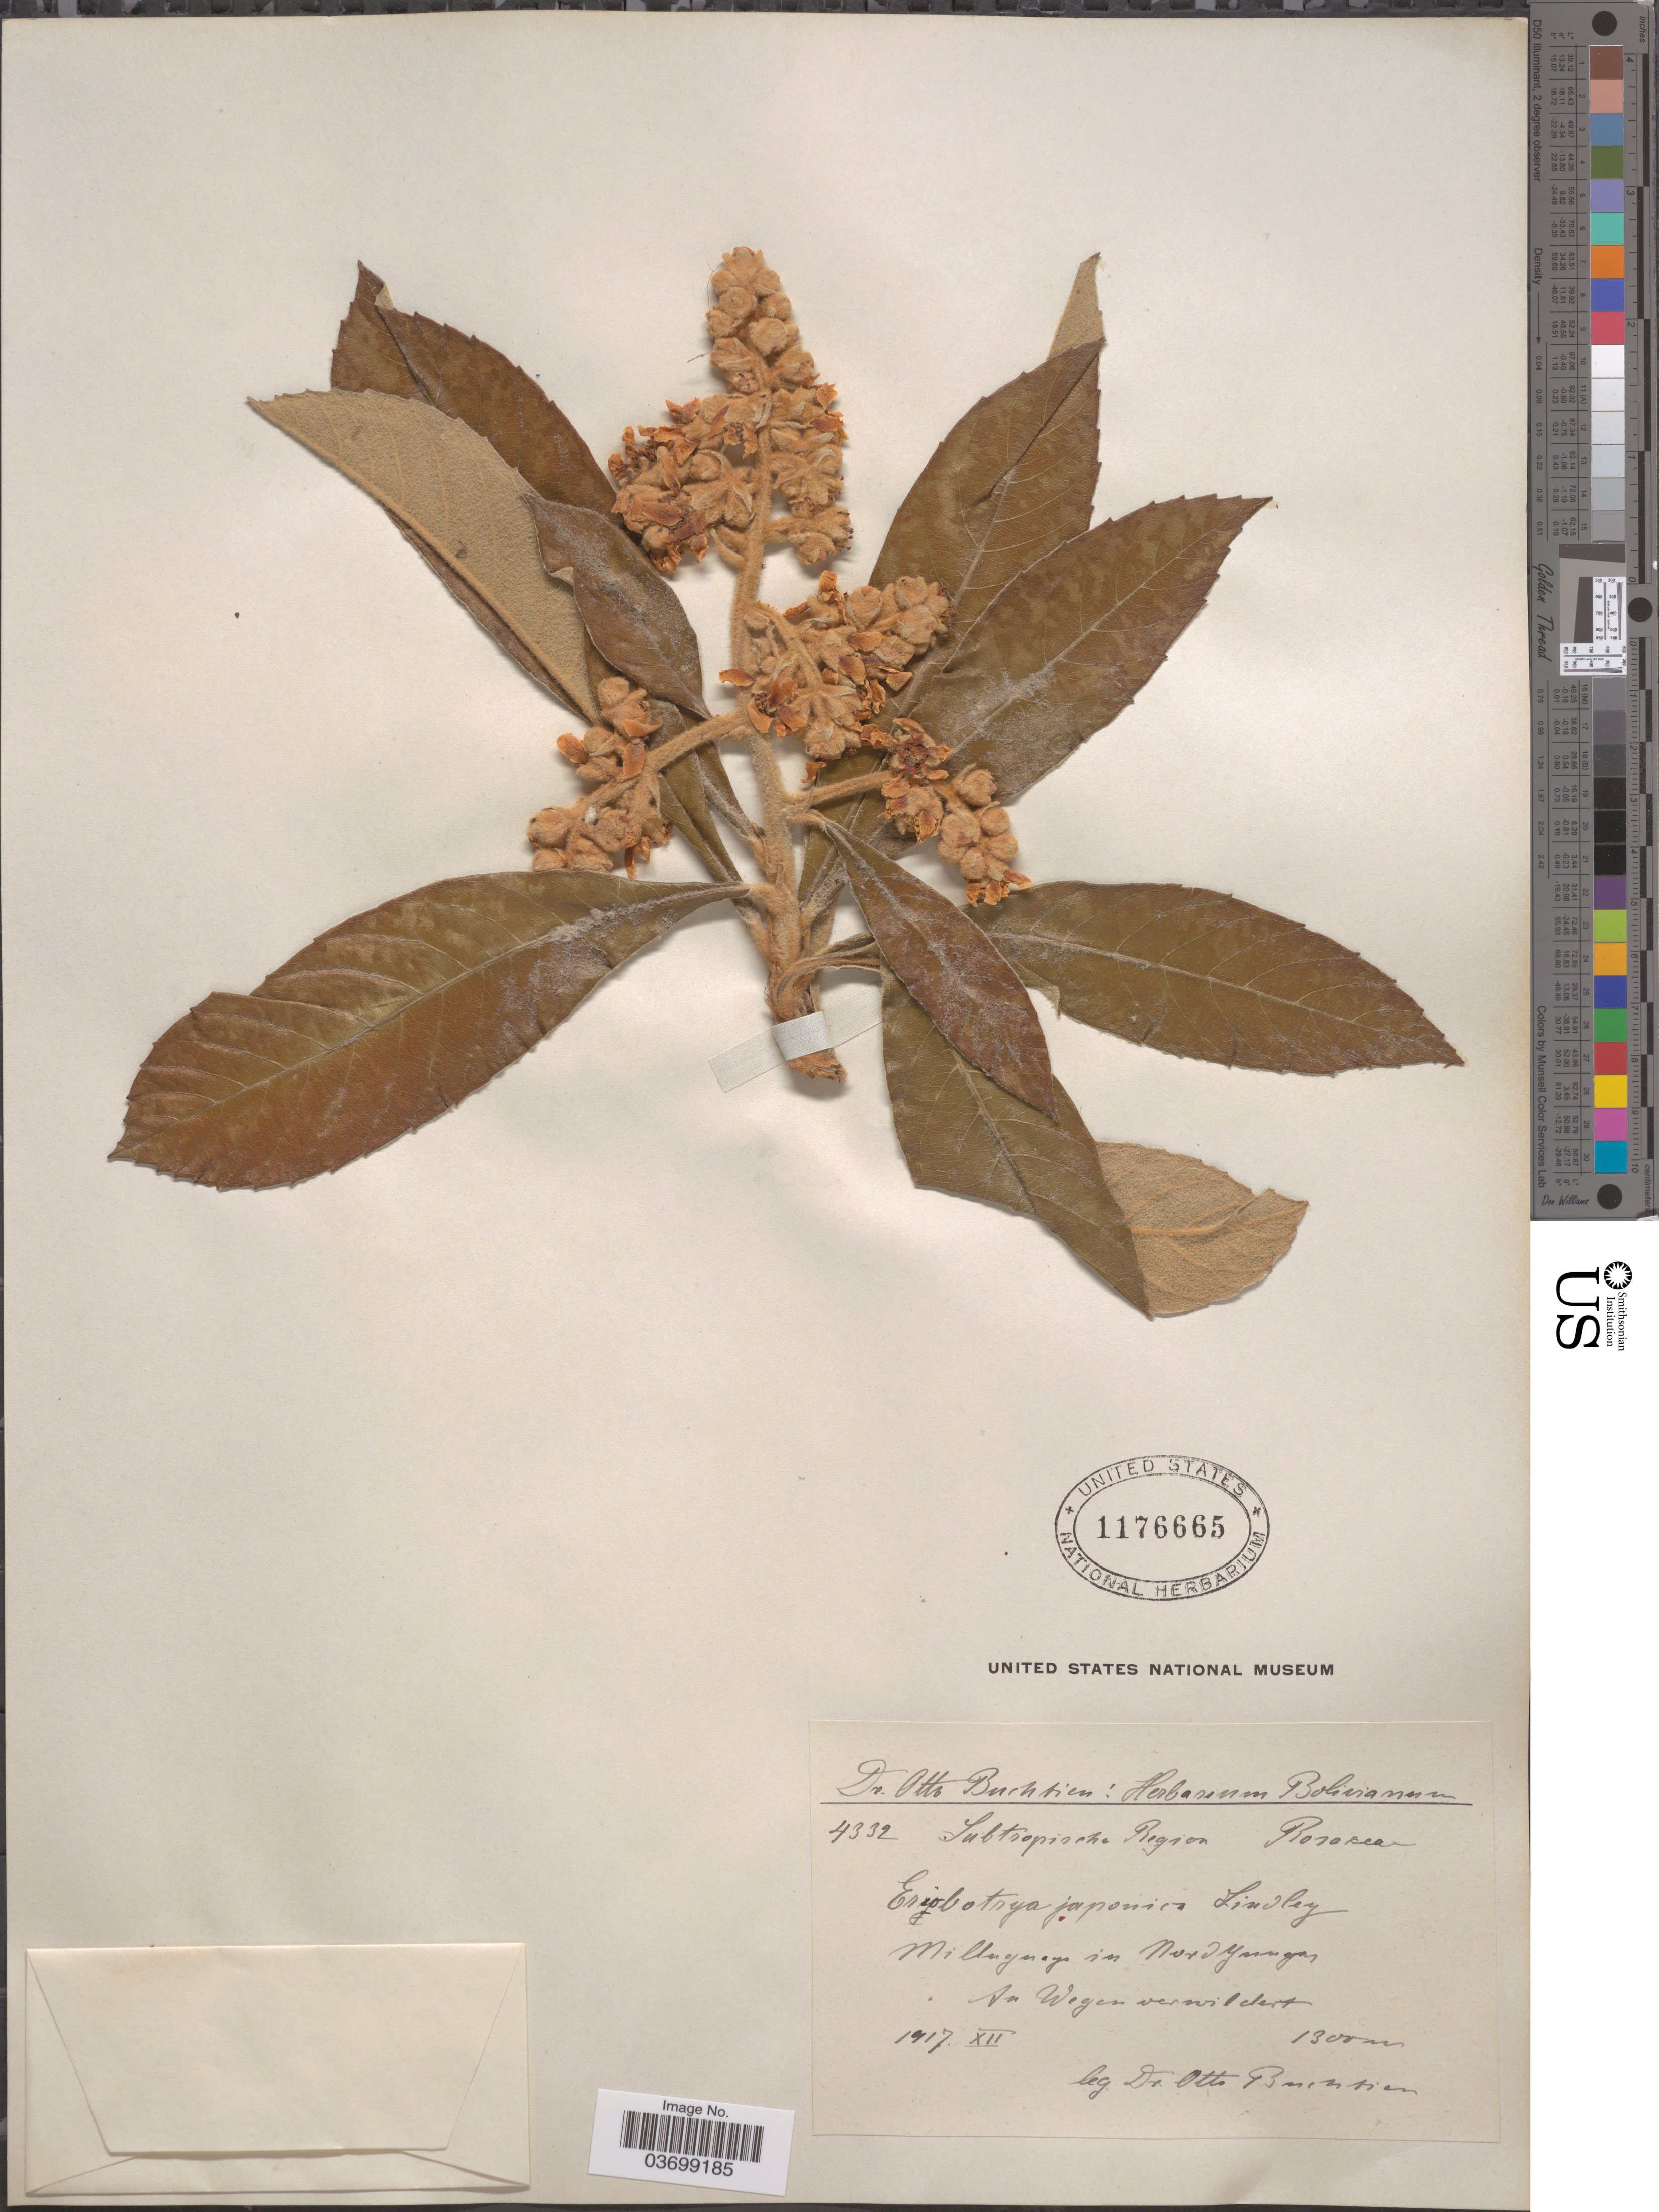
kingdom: Plantae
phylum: Tracheophyta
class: Magnoliopsida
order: Rosales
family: Rosaceae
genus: Rhaphiolepis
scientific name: Rhaphiolepis bibas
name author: (Lour.) Galasso & Banfi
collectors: O. Buchtien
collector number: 4332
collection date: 1917-12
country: Bolivia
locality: Subtropical Region. Milluguaya in Nord Yungas. In Wegen verwildert.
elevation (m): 1300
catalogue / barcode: US 1176665